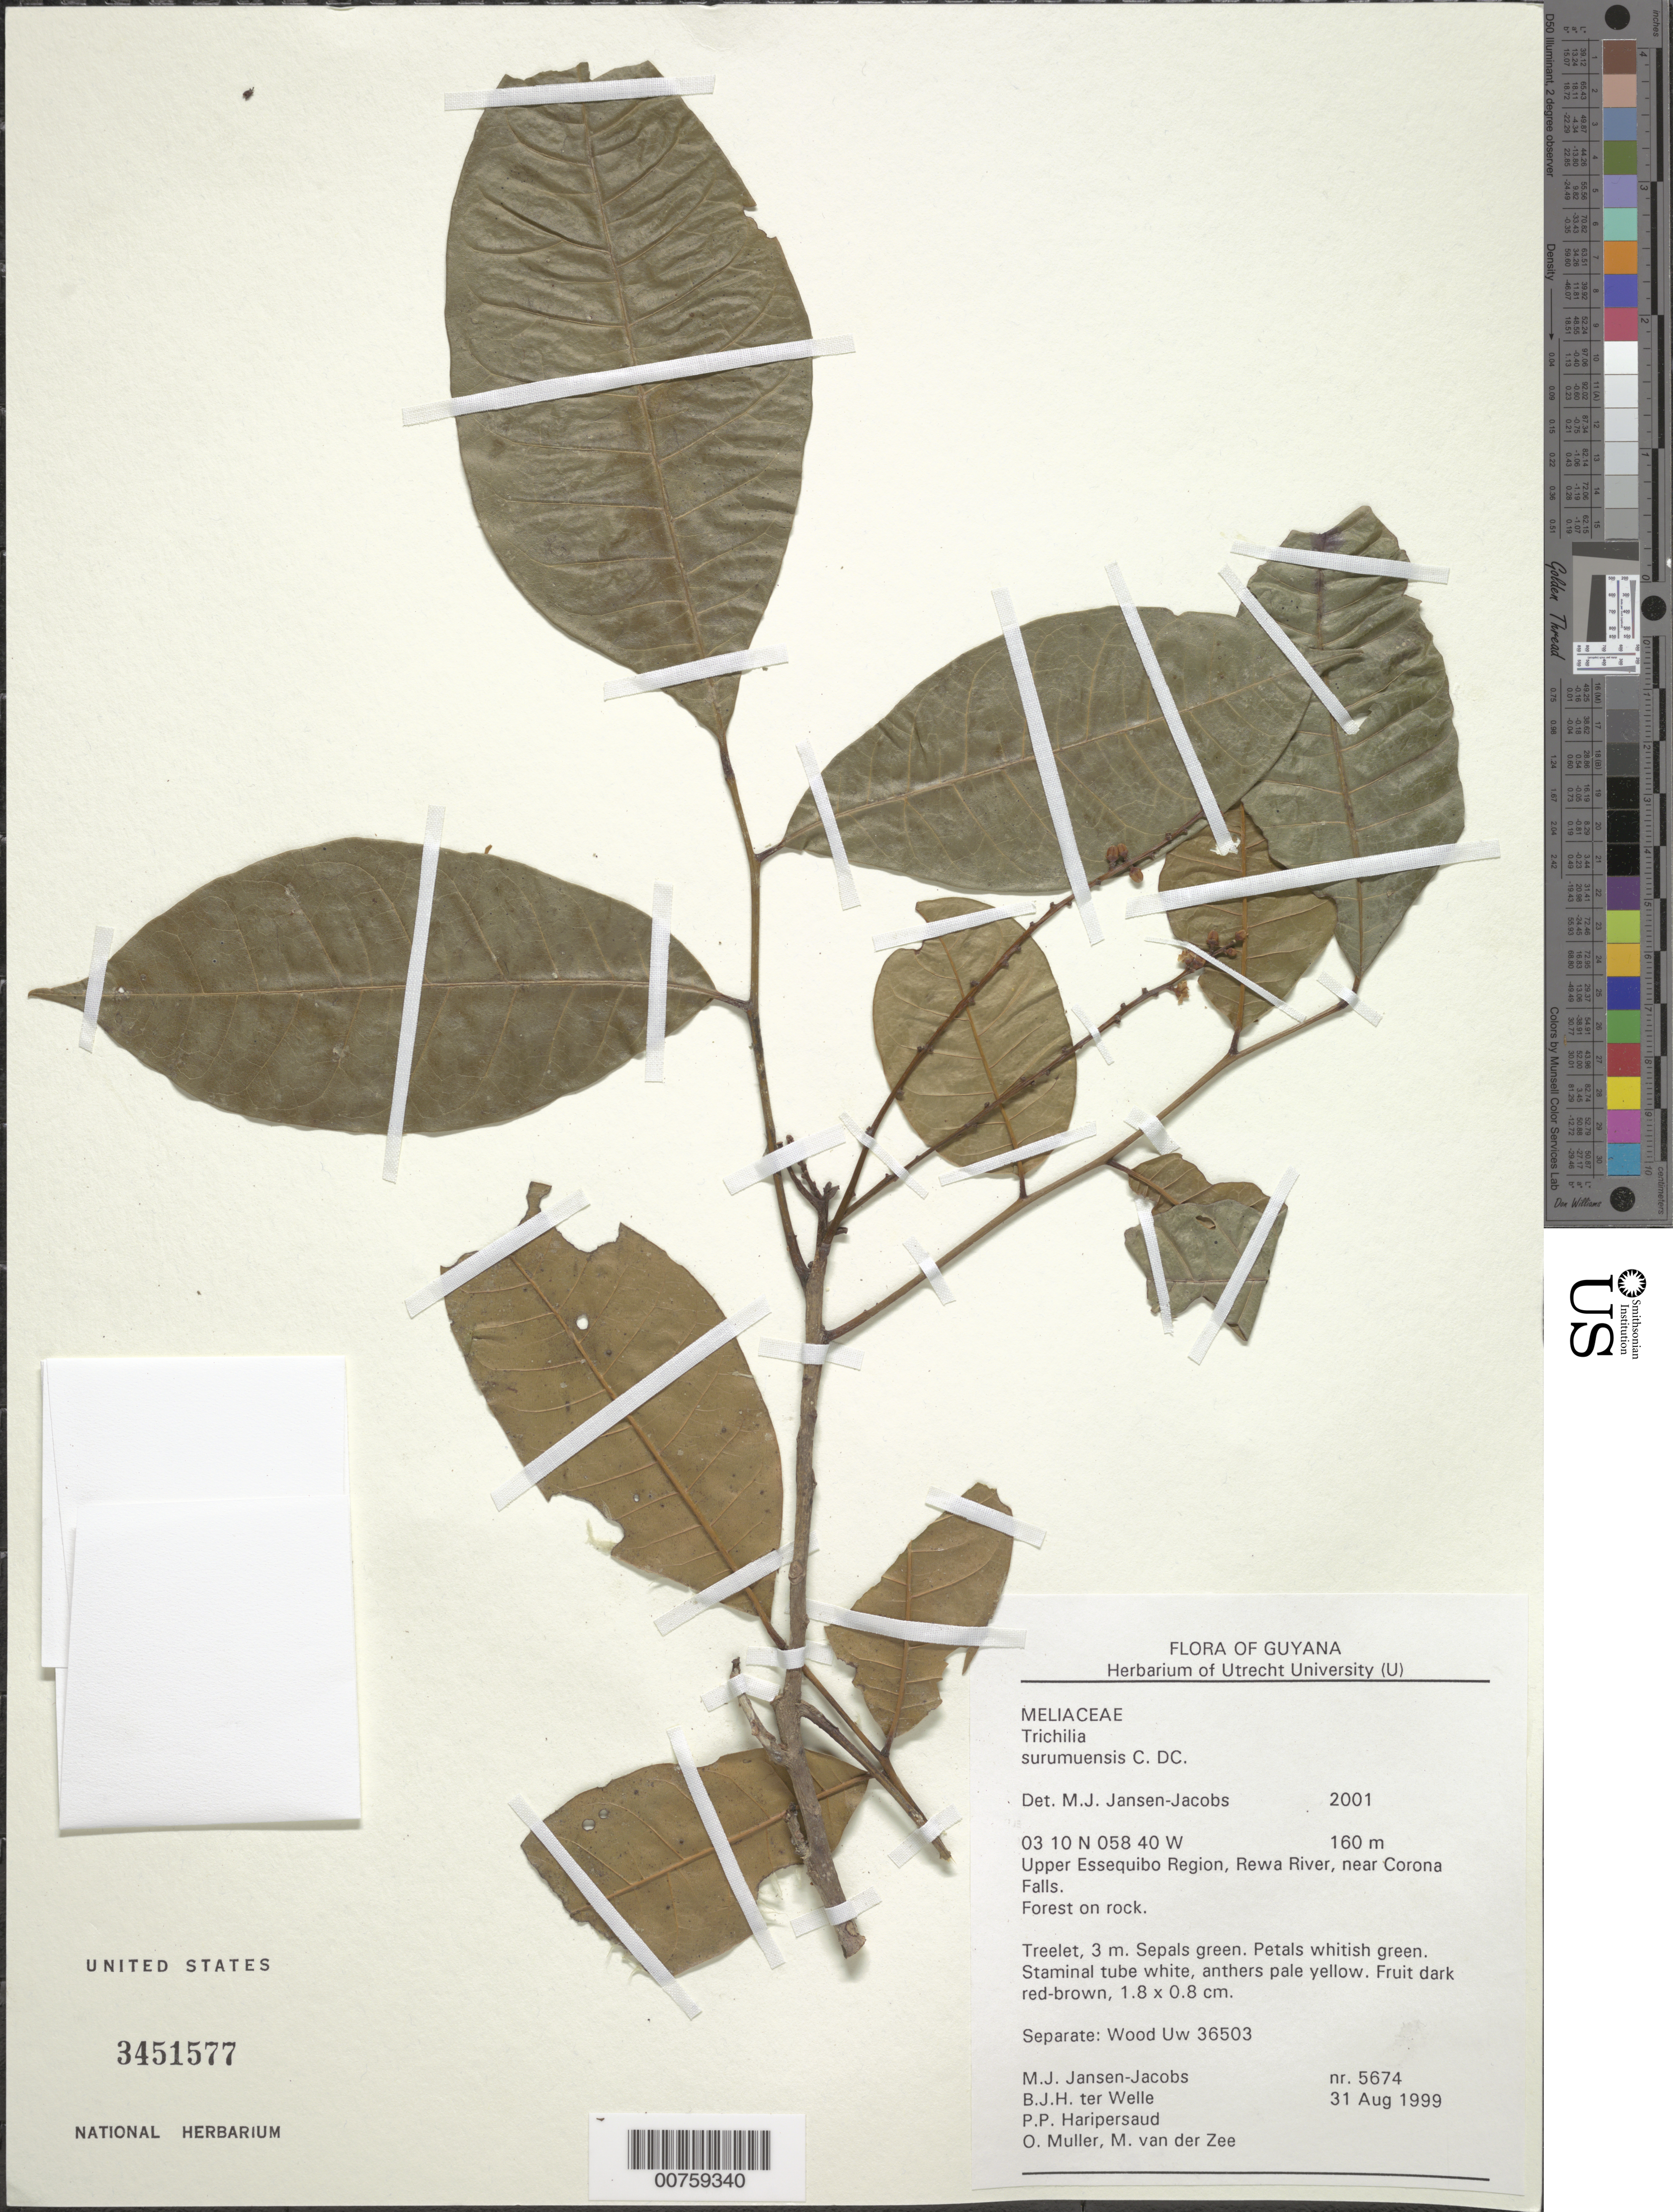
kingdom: Plantae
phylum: Tracheophyta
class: Magnoliopsida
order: Sapindales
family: Meliaceae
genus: Trichilia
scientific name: Trichilia surumuensis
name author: C. DC.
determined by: Jansen-Jacobs, M. J., (U), Nationaal Herbarium Nederland, Utrecht University branch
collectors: M. J. Jansen-Jacobs, B. Welle, P. Haripersaud, O. Muller & M. van der Zee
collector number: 5674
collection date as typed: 31-Aug-99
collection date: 1999-08-31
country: Guyana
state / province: U. Takutu-U. Essequibo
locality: Rewa River, near Corona Falls, Upper Essequibo Region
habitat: Forest on rock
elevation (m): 160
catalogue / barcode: US 3451577